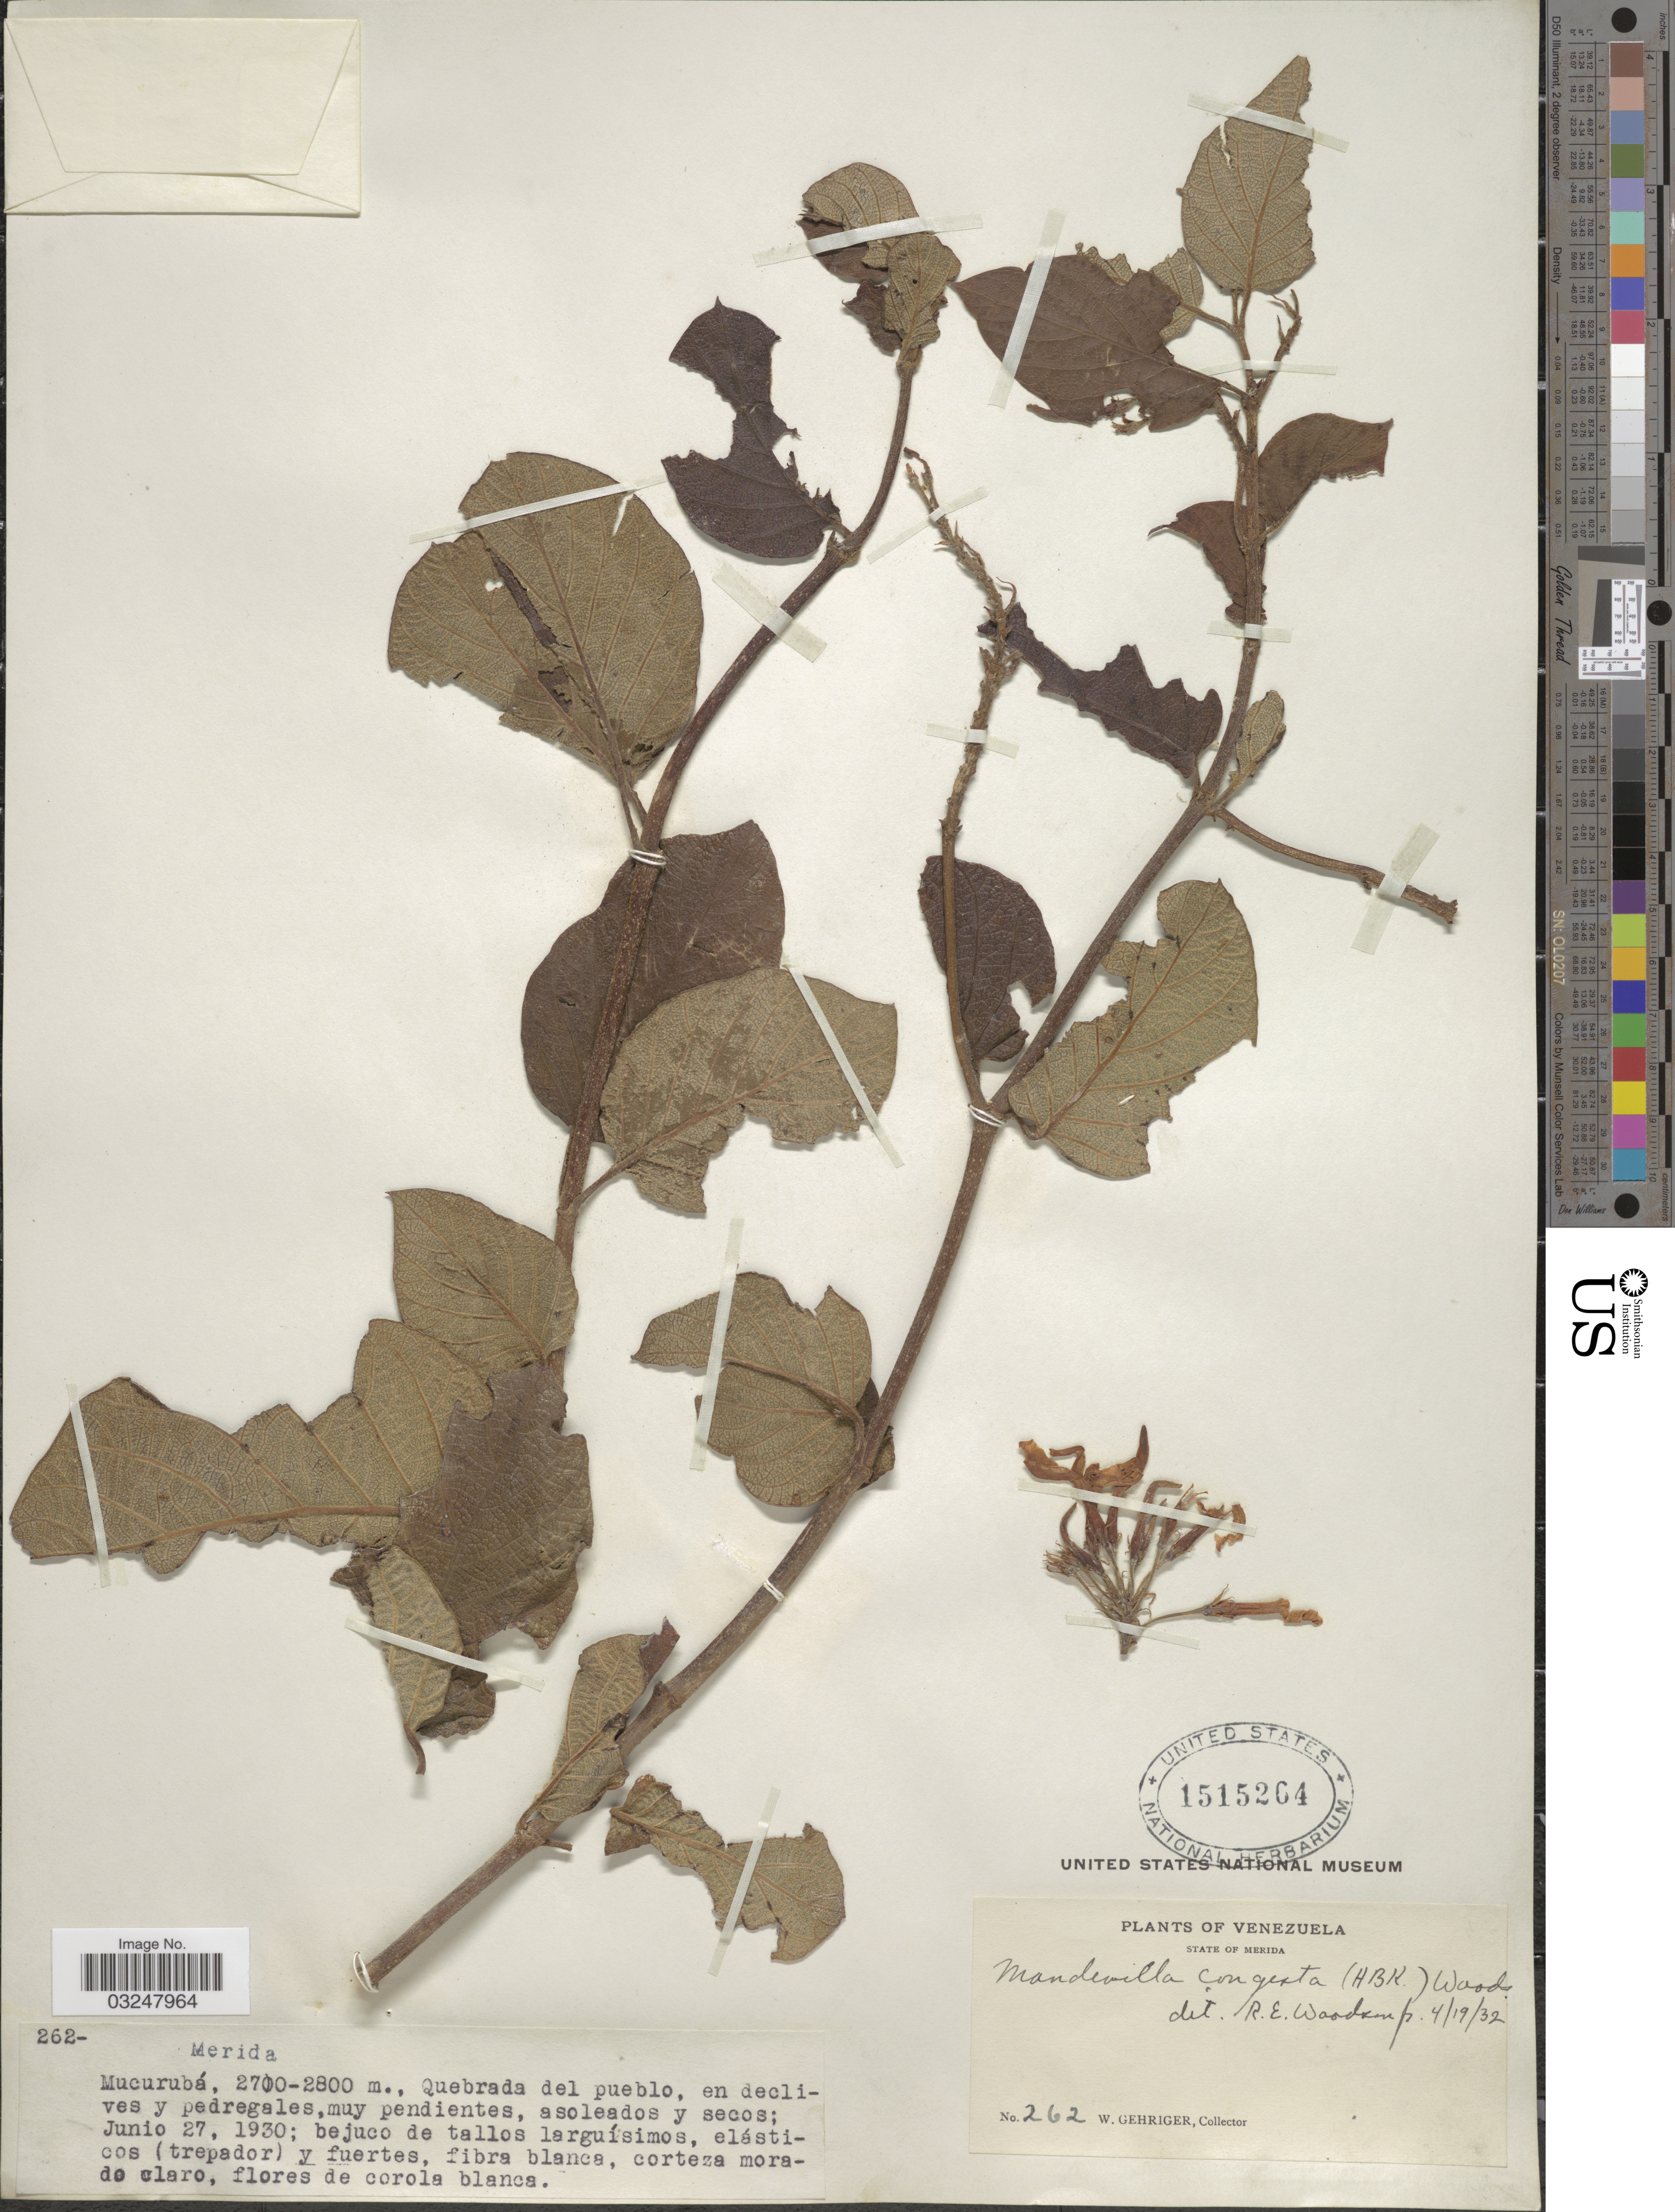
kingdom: Plantae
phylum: Tracheophyta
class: Magnoliopsida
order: Gentianales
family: Apocynaceae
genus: Mandevilla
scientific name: Mandevilla pubescens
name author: (Willd. ex Roem. & Schult.) J.F. Morales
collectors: W. Gehriger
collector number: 262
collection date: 1930-06-27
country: Venezuela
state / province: Mérida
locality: Mucurubá, Quebrada del pueblo.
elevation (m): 2700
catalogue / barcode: US 1515264